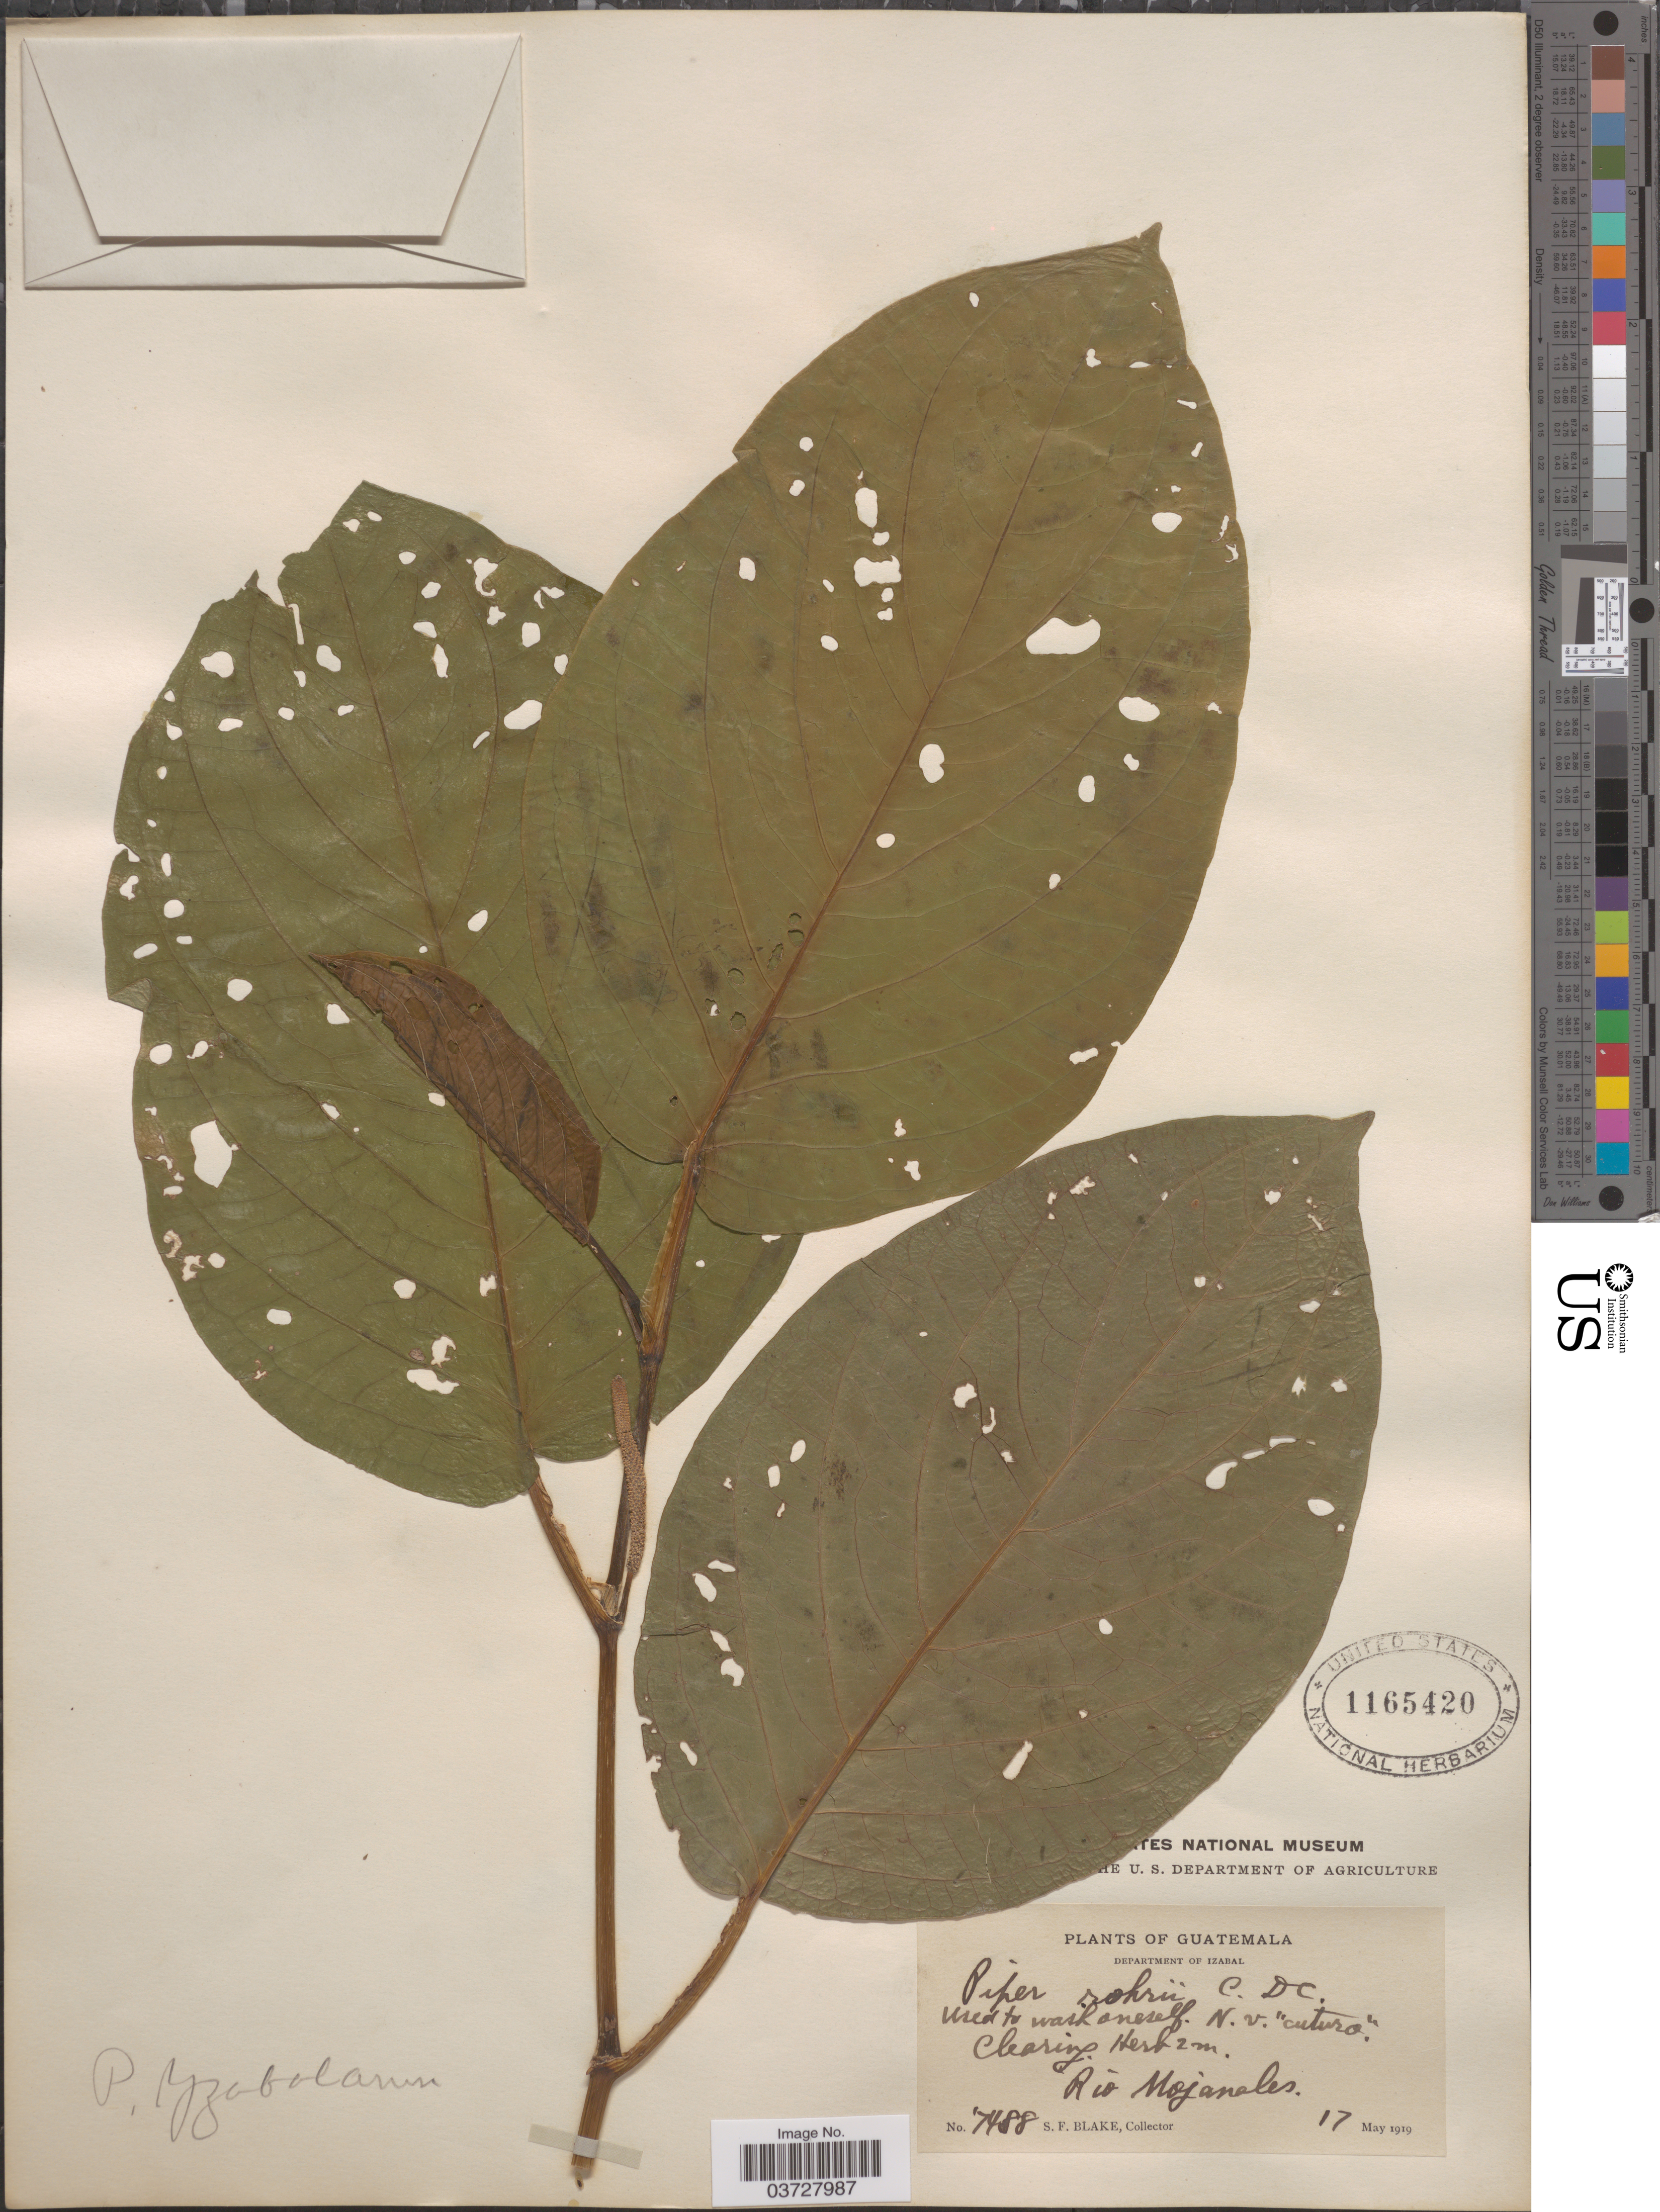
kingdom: Plantae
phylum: Tracheophyta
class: Magnoliopsida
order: Piperales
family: Piperaceae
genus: Piper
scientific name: Piper yzabalanum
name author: C. DC.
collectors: S. Blake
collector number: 7488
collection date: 1919-05-17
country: Guatemala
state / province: Izabal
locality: Department of Izabal. Rio Mojanales.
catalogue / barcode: US 1165420